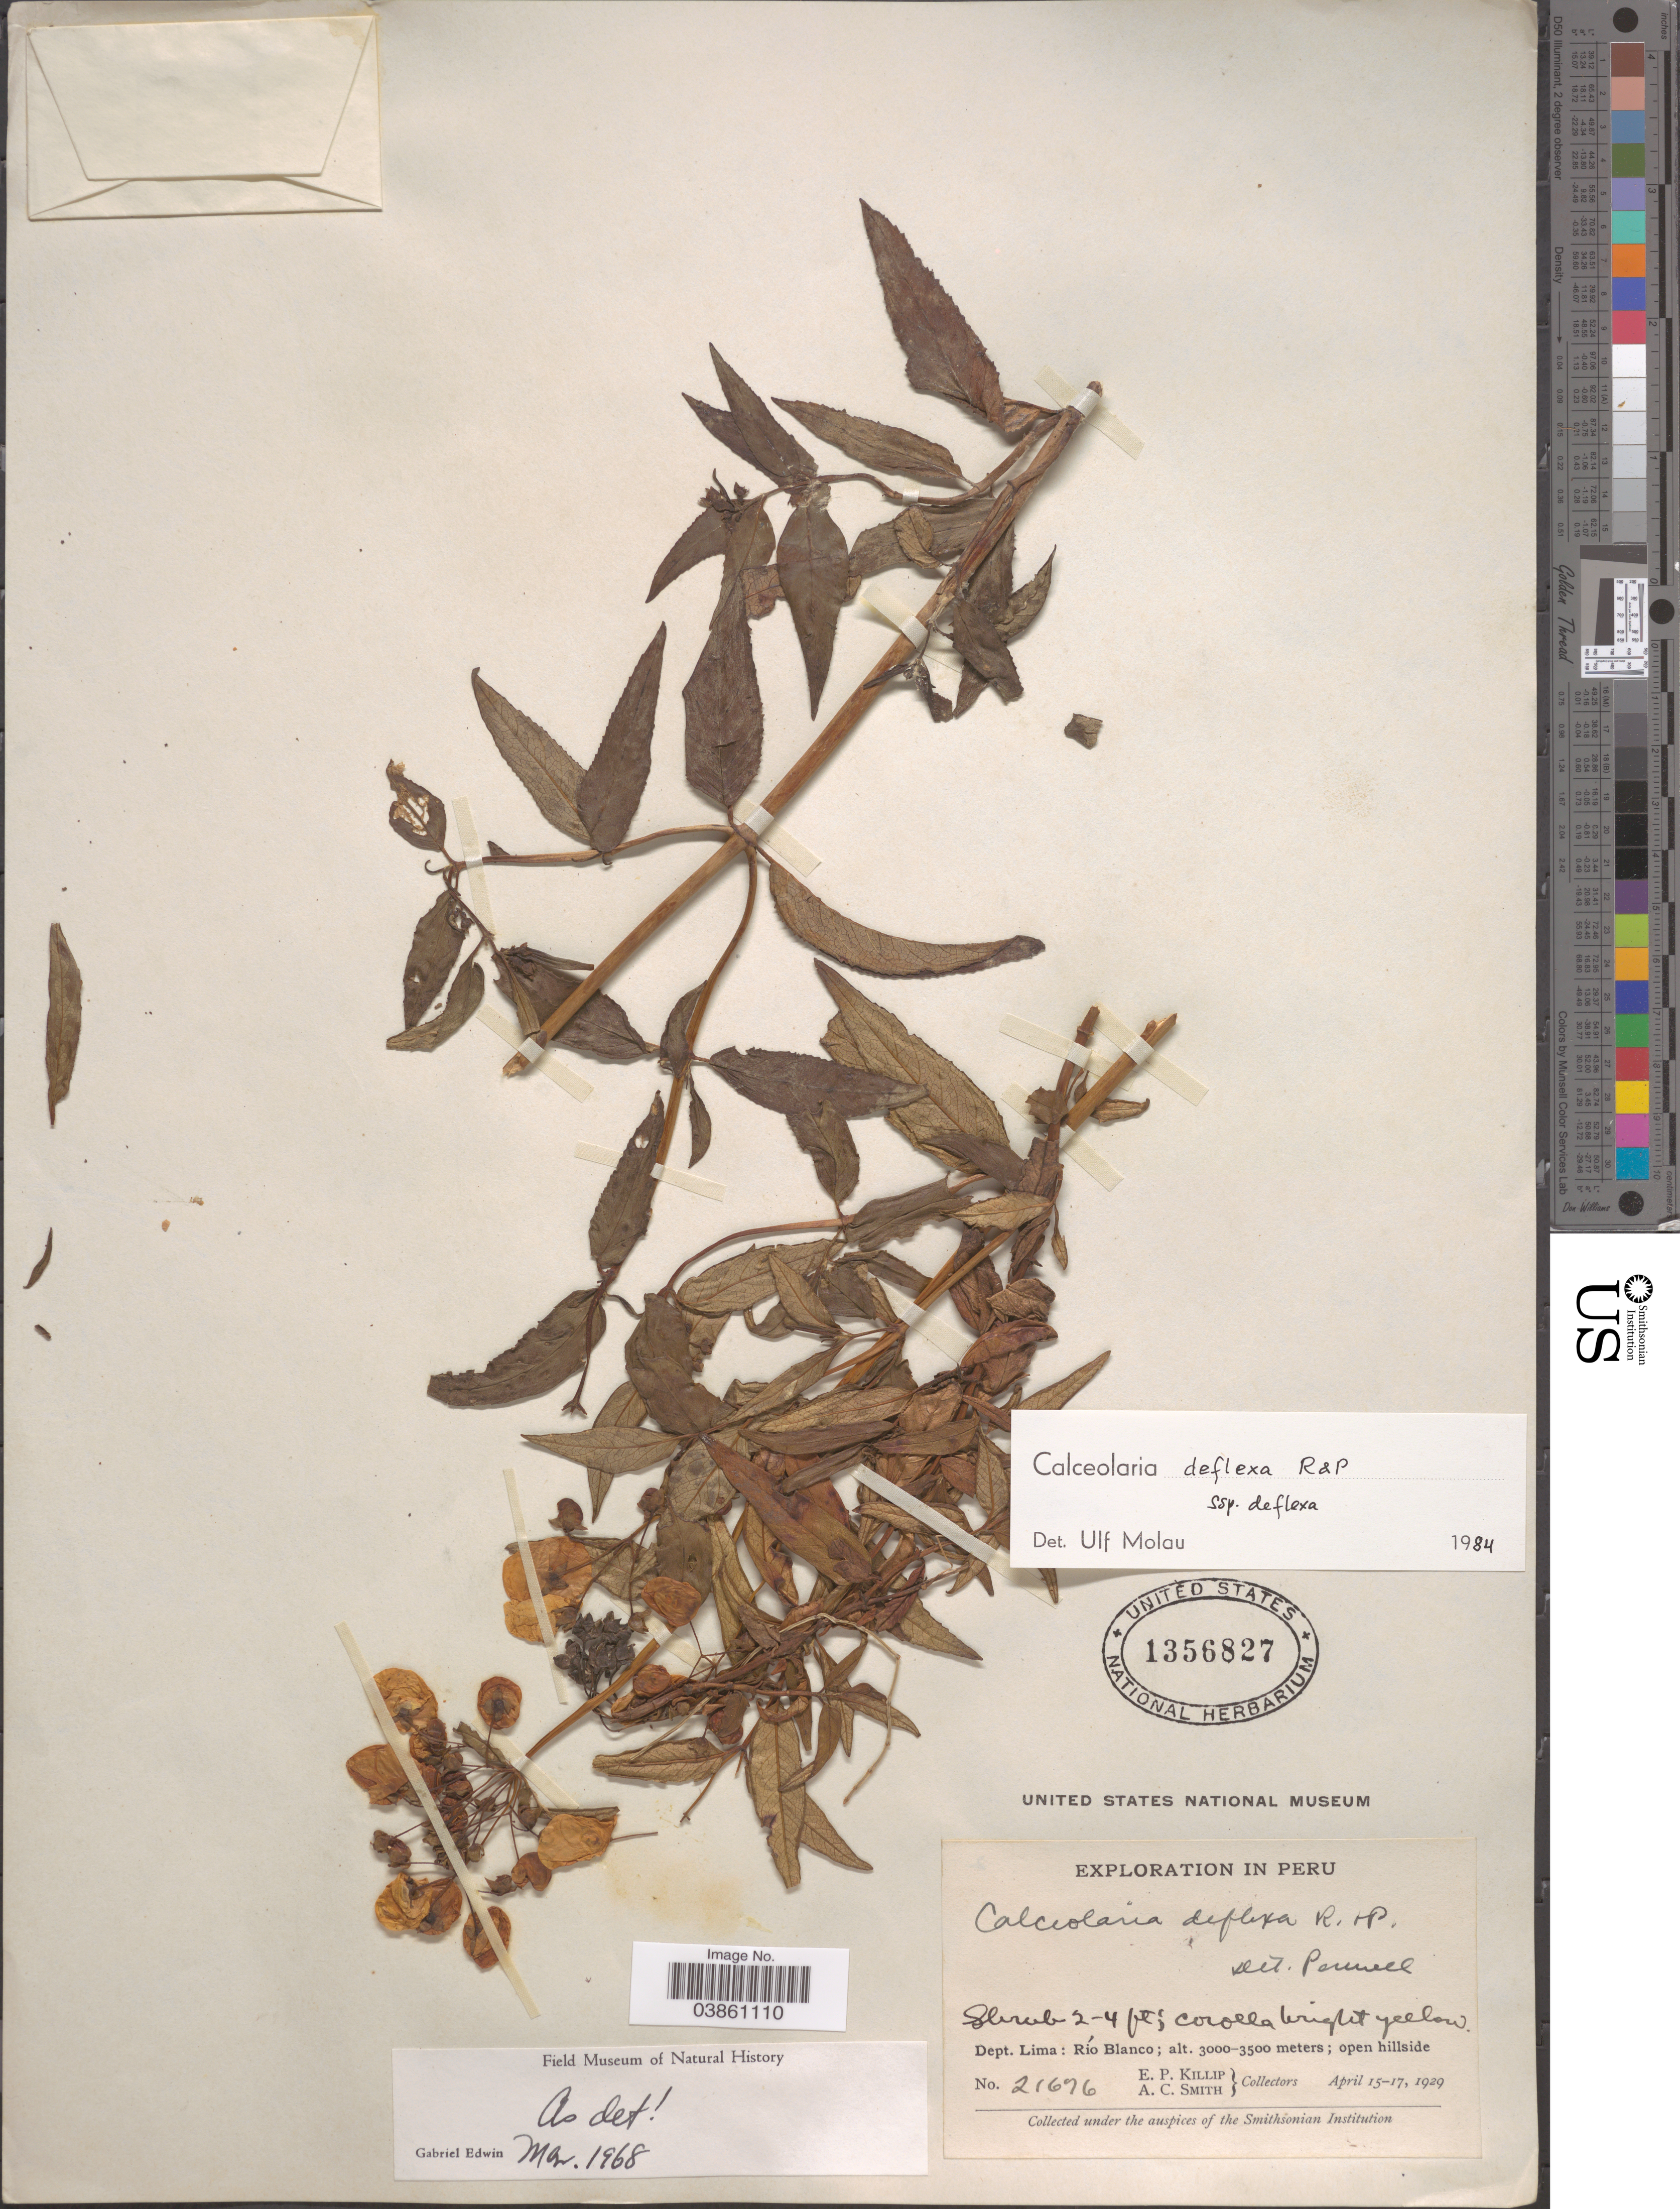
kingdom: Plantae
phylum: Tracheophyta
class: Magnoliopsida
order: Lamiales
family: Calceolariaceae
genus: Calceolaria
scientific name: Calceolaria deflexa subsp. deflexa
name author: Ruiz & Pav.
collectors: E. P. Killip & A. C. Smith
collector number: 21676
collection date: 1929-04-15/1929-05-17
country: Peru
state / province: Lima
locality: Dept. Lima: Río Blanco.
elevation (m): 3000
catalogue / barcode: US 1356827